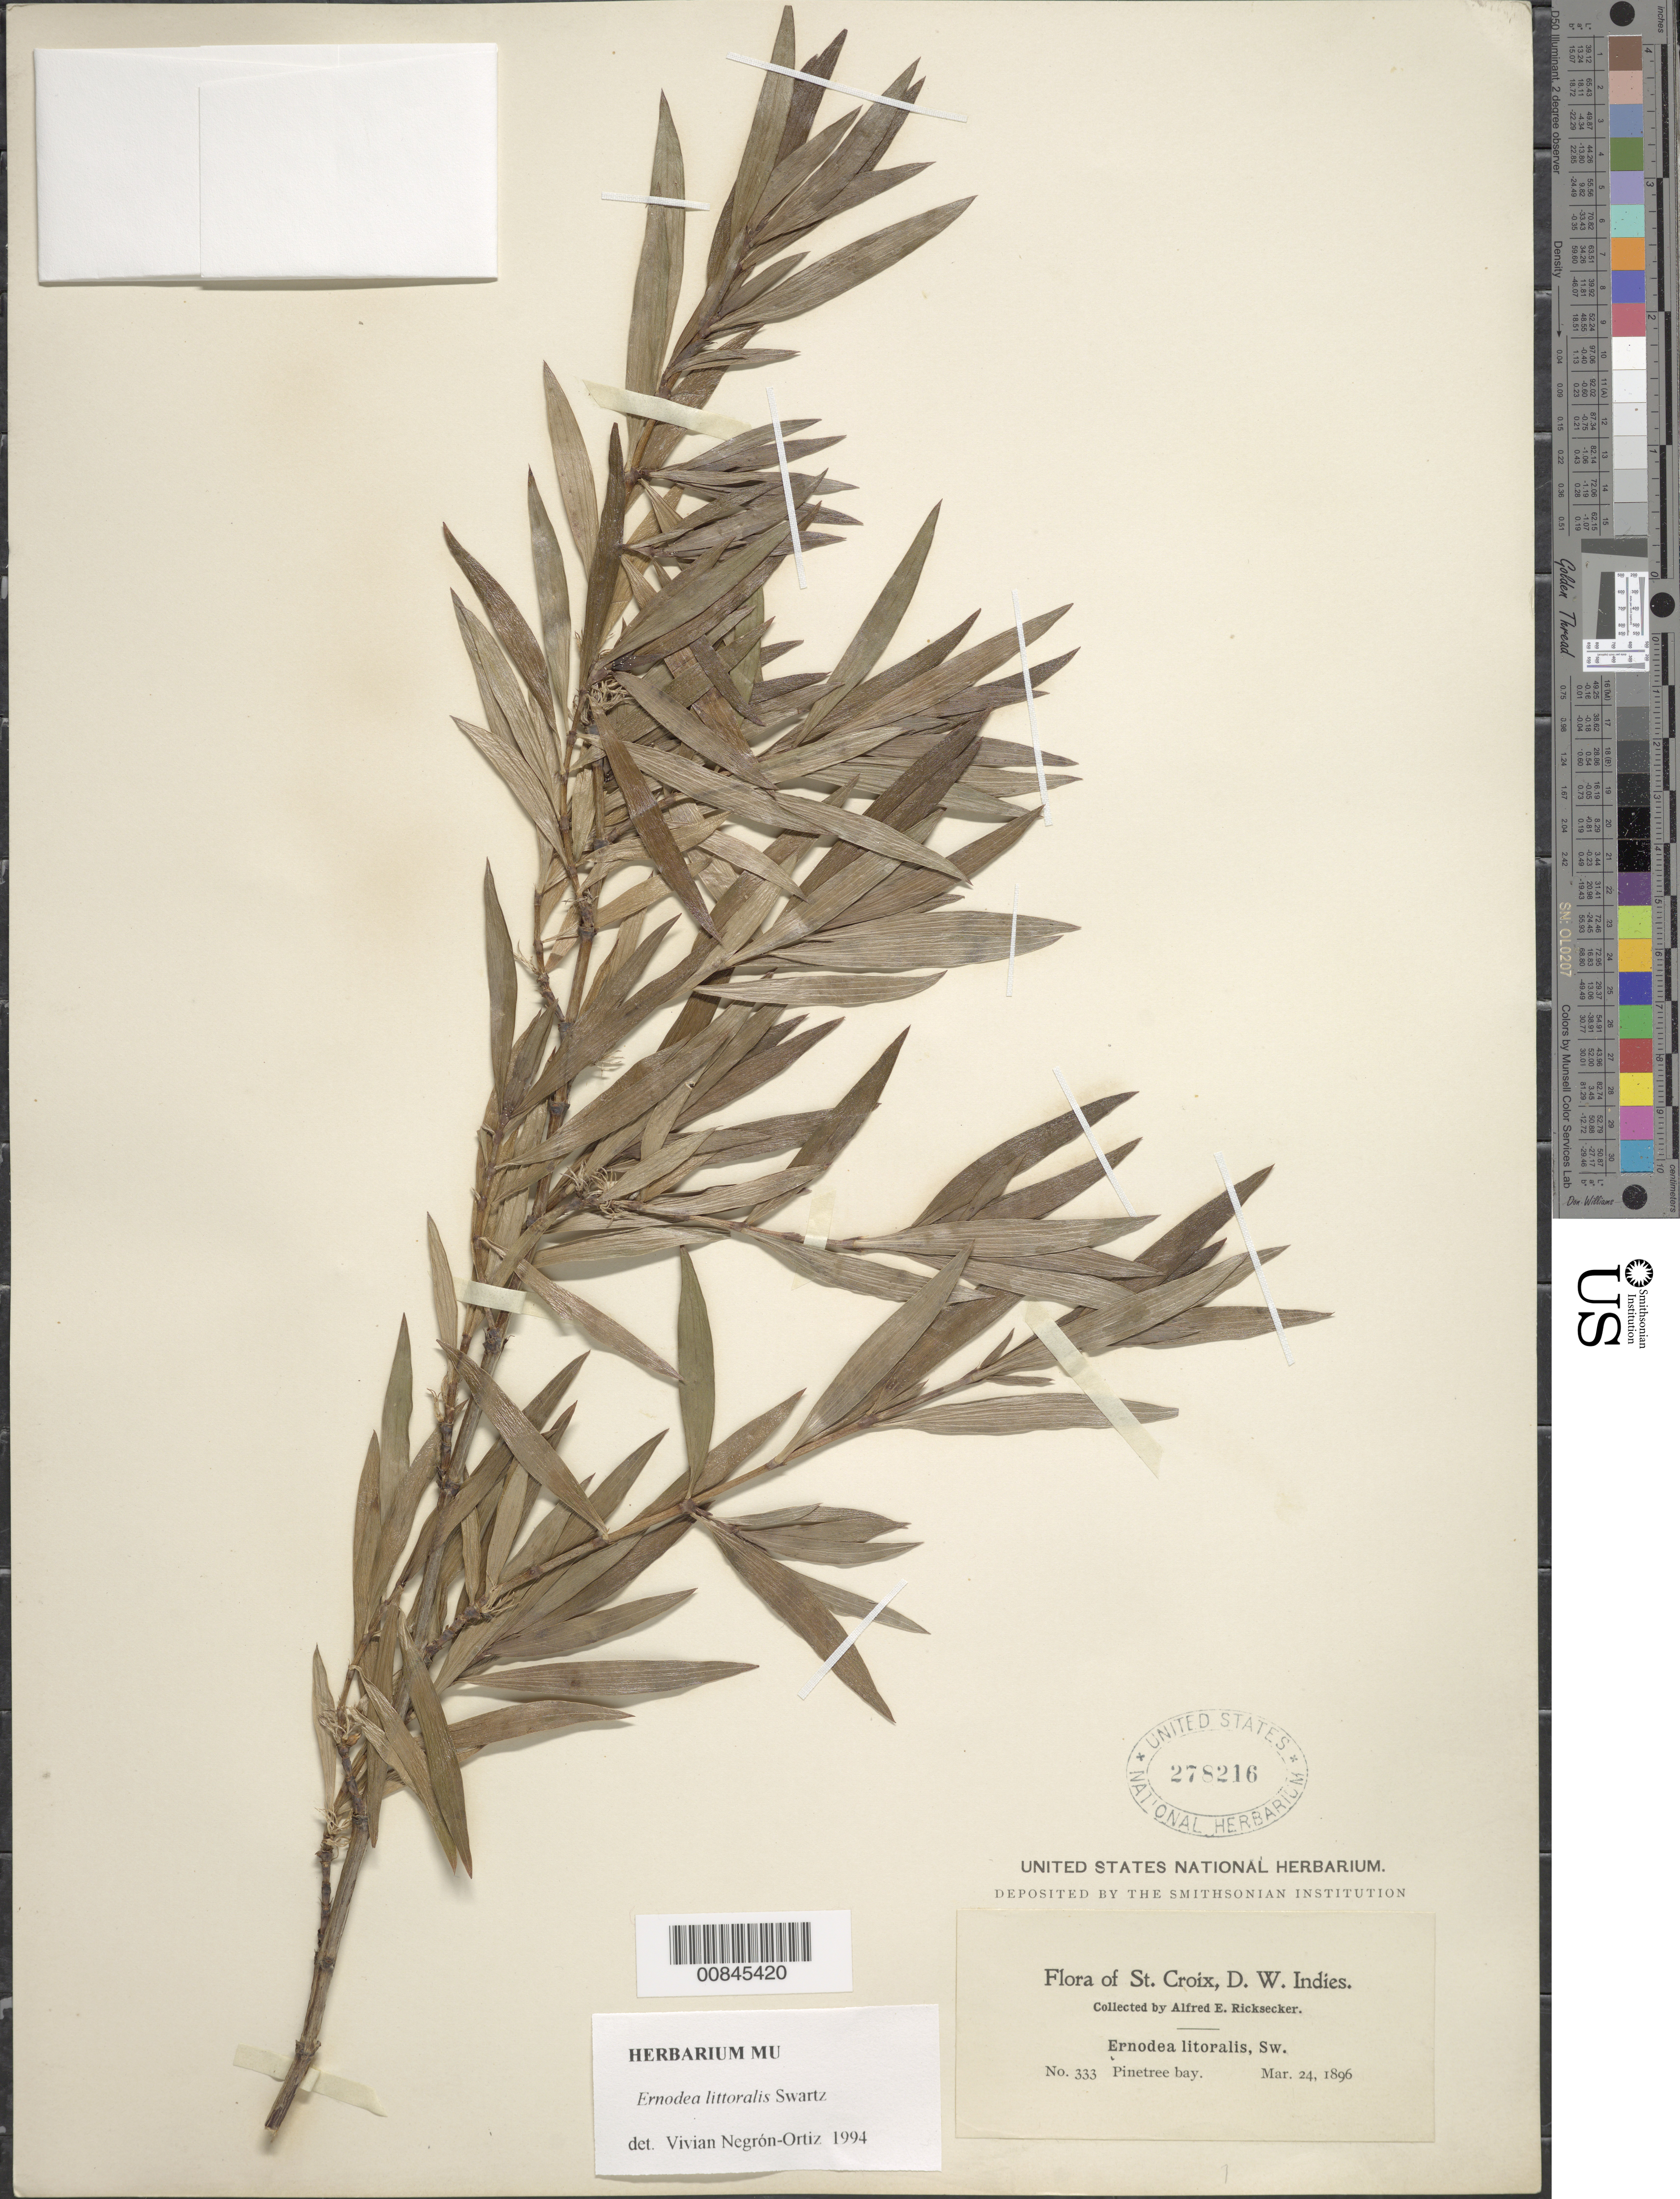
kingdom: Plantae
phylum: Tracheophyta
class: Magnoliopsida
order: Gentianales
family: Rubiaceae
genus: Ernodea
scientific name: Ernodea littoralis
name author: Sw.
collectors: A. E. Ricksecker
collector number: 333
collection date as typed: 24 May 1896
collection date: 1896-05-24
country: U.S. Virgin Islands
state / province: St. Croix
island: St. Croix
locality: St. Croix. Pinetree Bay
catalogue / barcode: US 278216